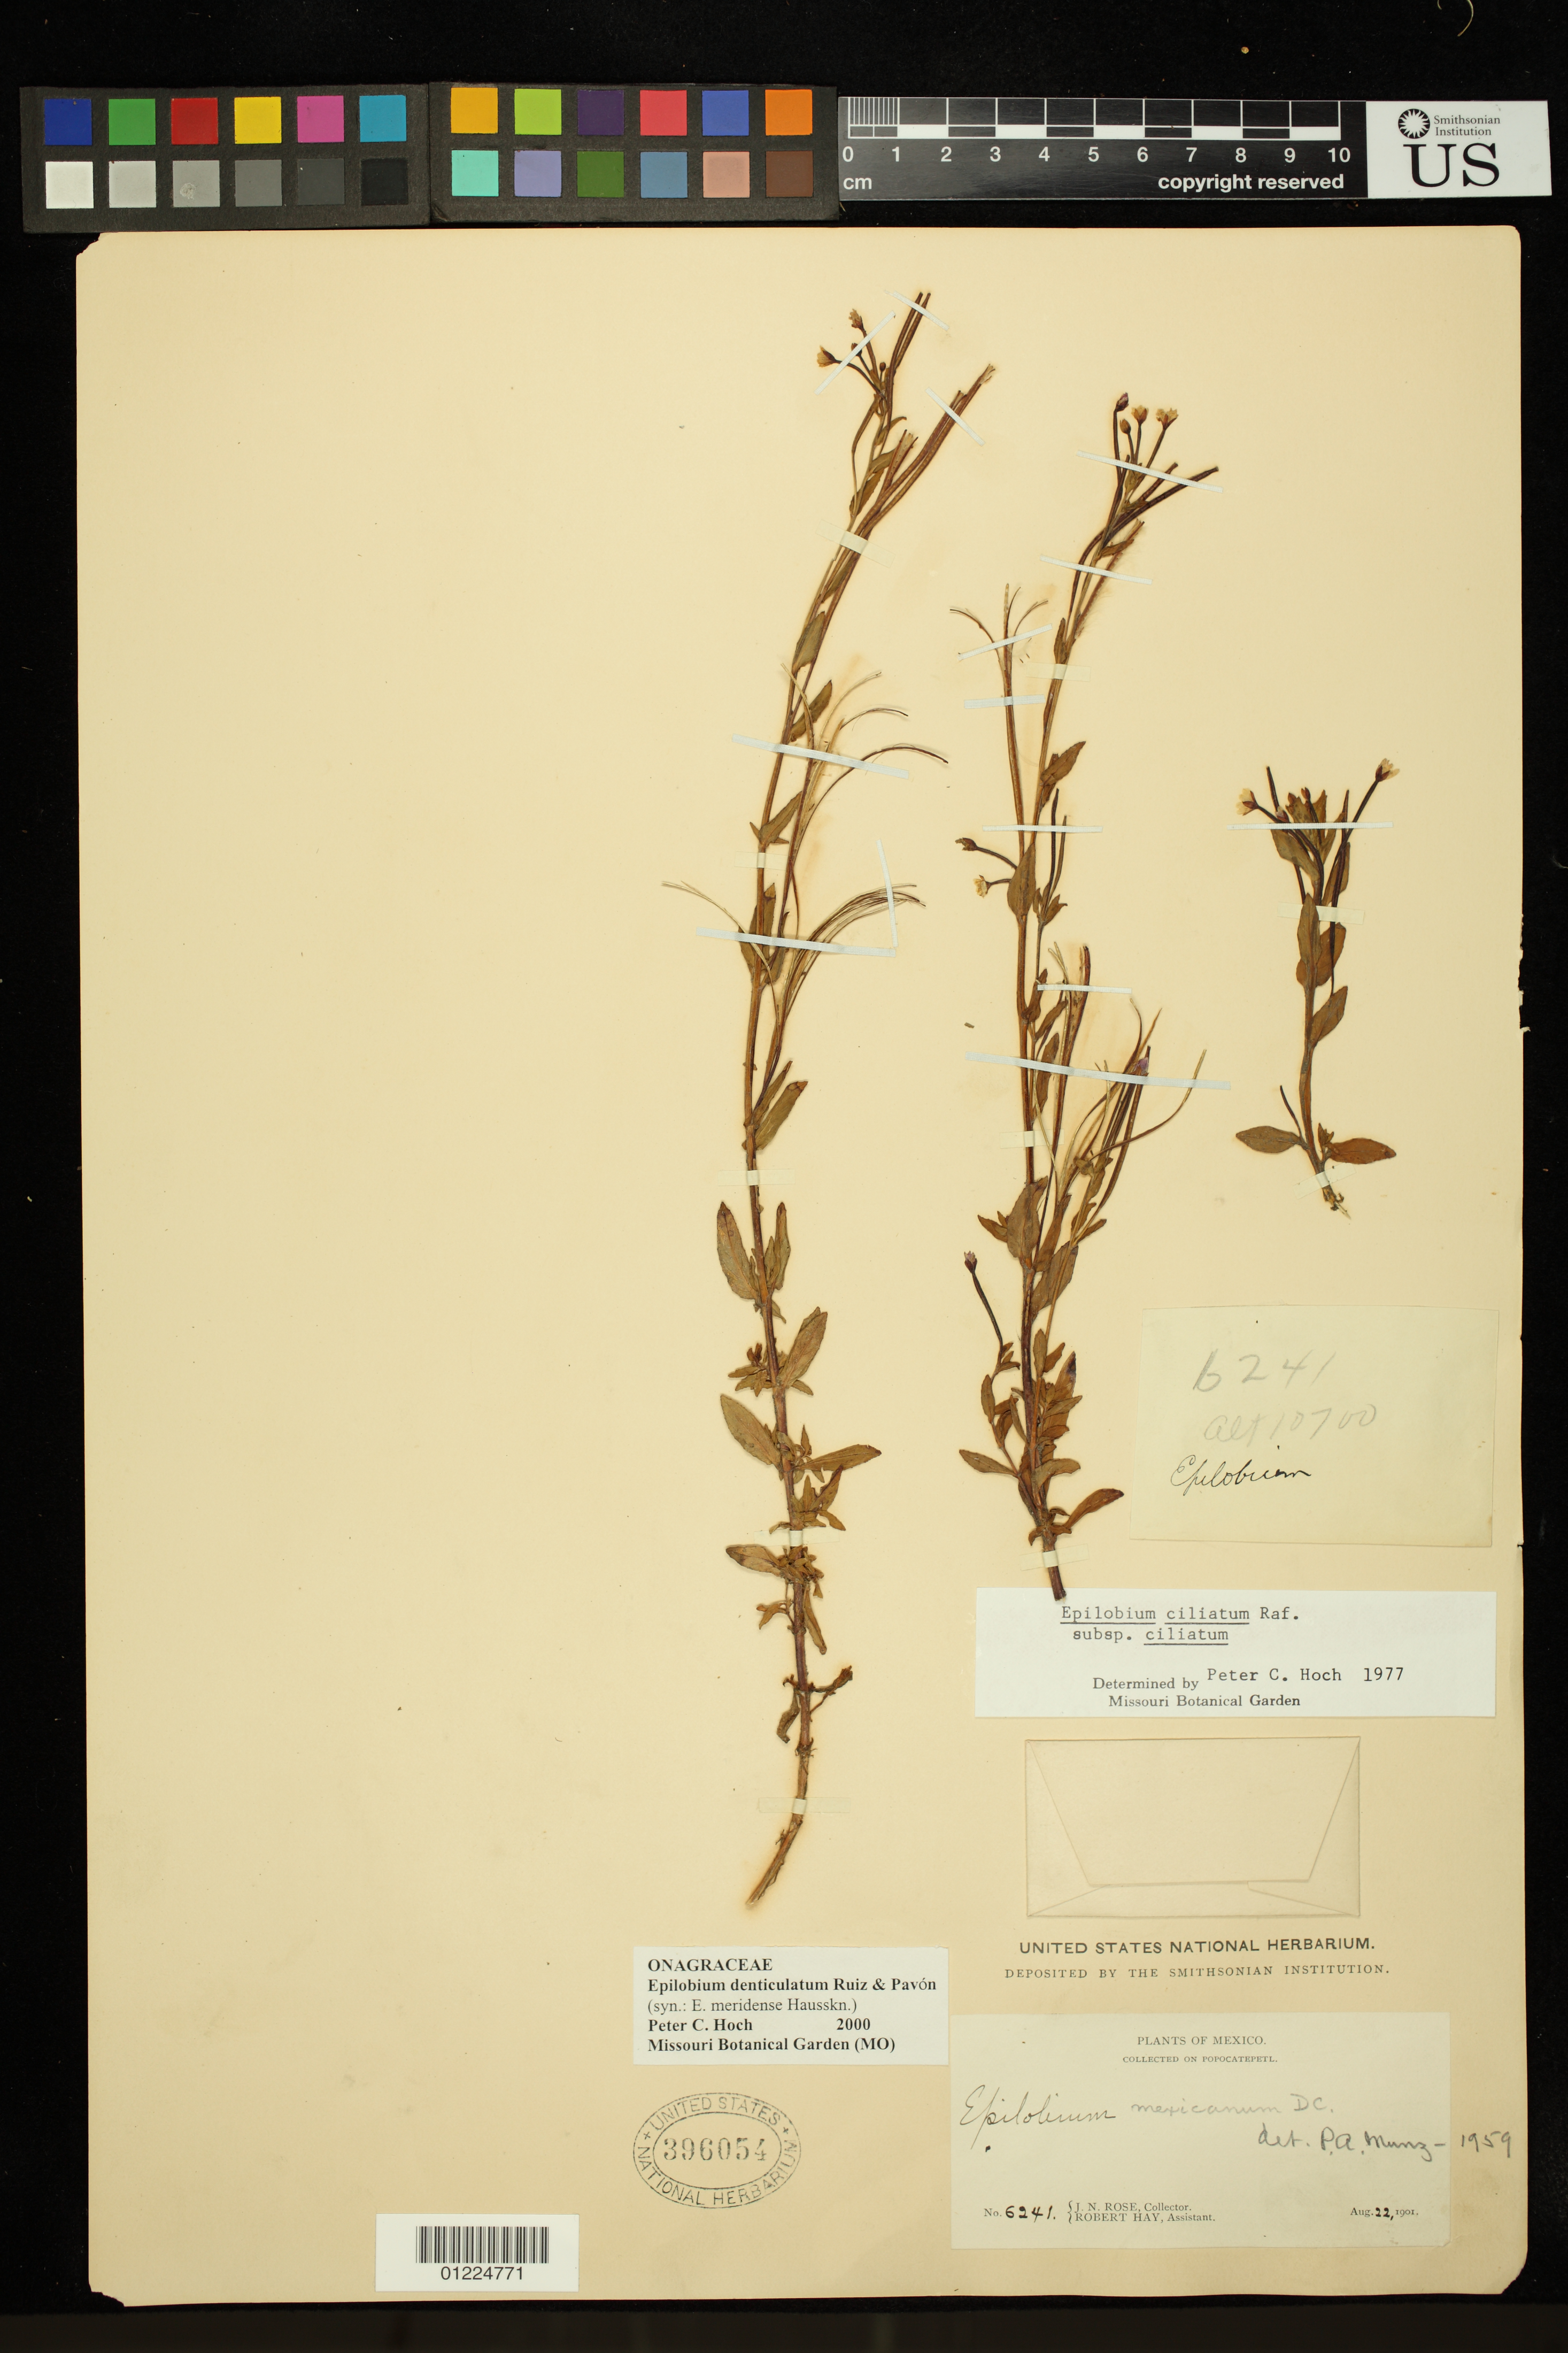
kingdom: Plantae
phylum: Tracheophyta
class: Magnoliopsida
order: Myrtales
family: Onagraceae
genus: Epilobium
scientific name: Epilobium denticulatum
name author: Ruiz & Pav.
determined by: Hoch, P. C.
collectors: J. N. Rose & R. Hay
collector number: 6241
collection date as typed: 22 Aug 1901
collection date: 1901-08-22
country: Mexico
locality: Popocatepetl.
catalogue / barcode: US 396054